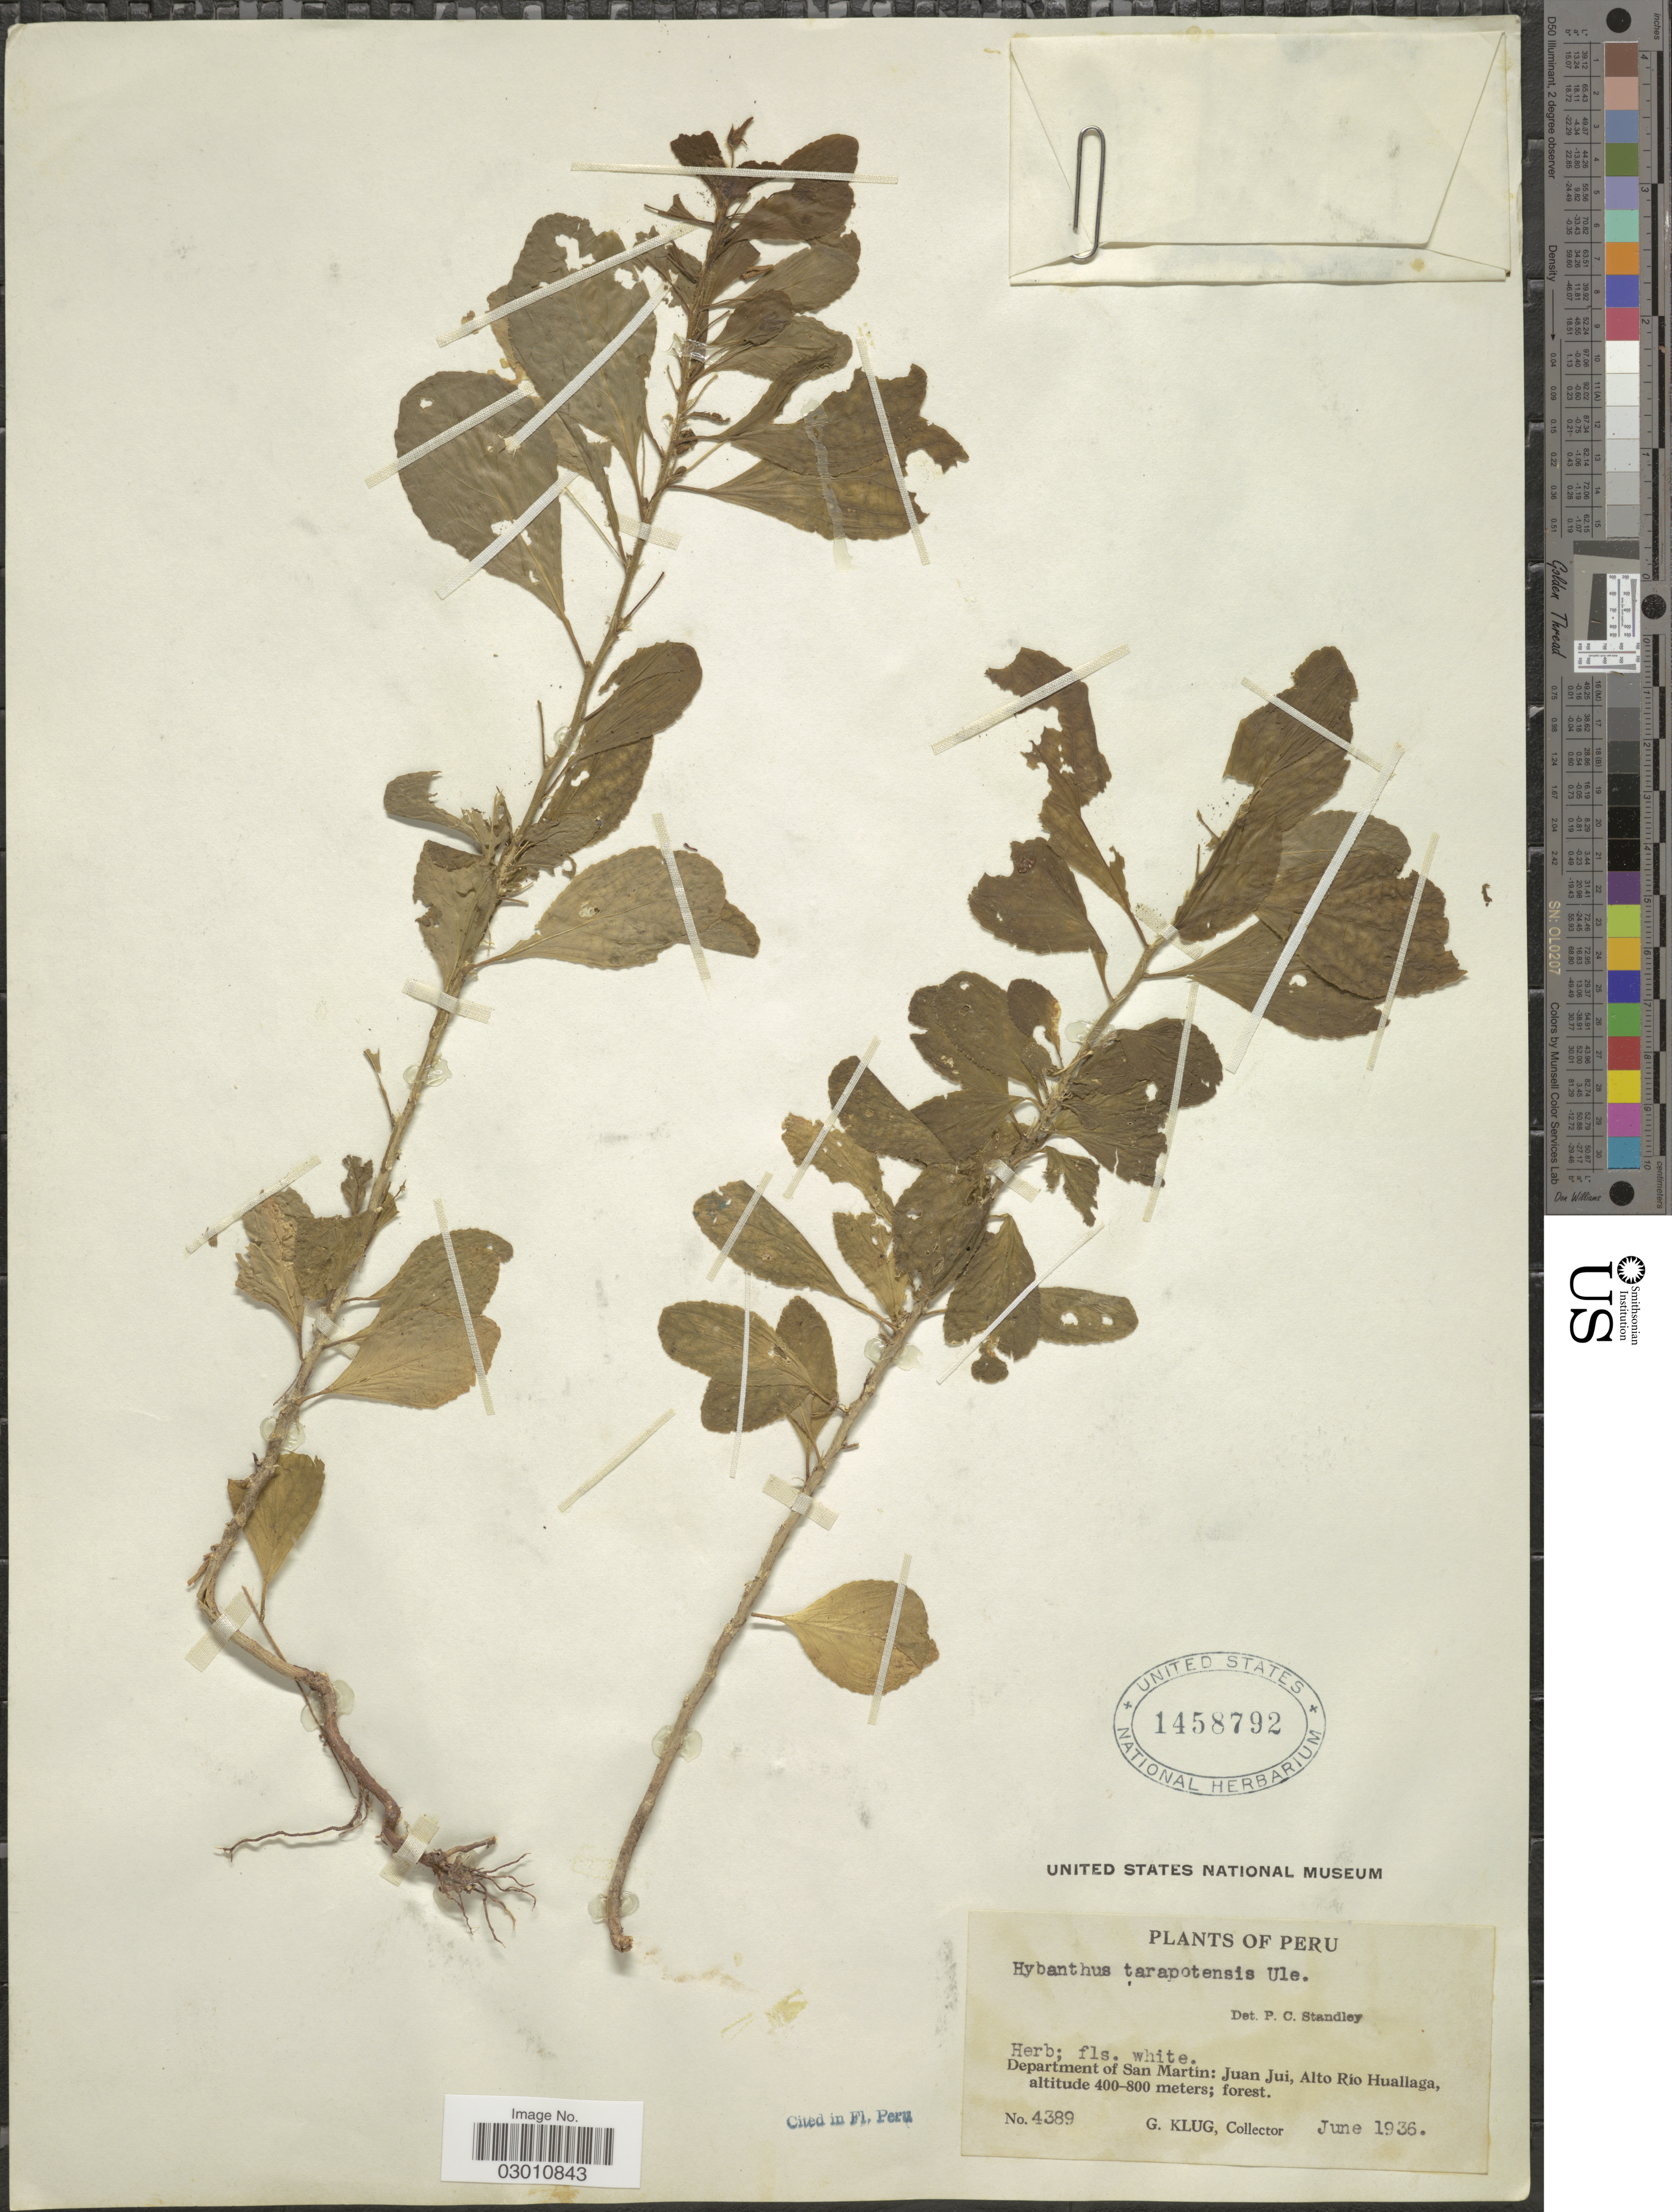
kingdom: Plantae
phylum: Tracheophyta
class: Magnoliopsida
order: Malpighiales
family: Violaceae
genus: Hybanthus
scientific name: Hybanthus tarapotinus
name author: Ule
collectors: G. Klug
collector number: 4389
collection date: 1936-06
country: Peru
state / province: San Martín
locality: Department of San Martin: Juan Jui, Alto Río Huallaga.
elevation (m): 400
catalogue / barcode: US 1458792